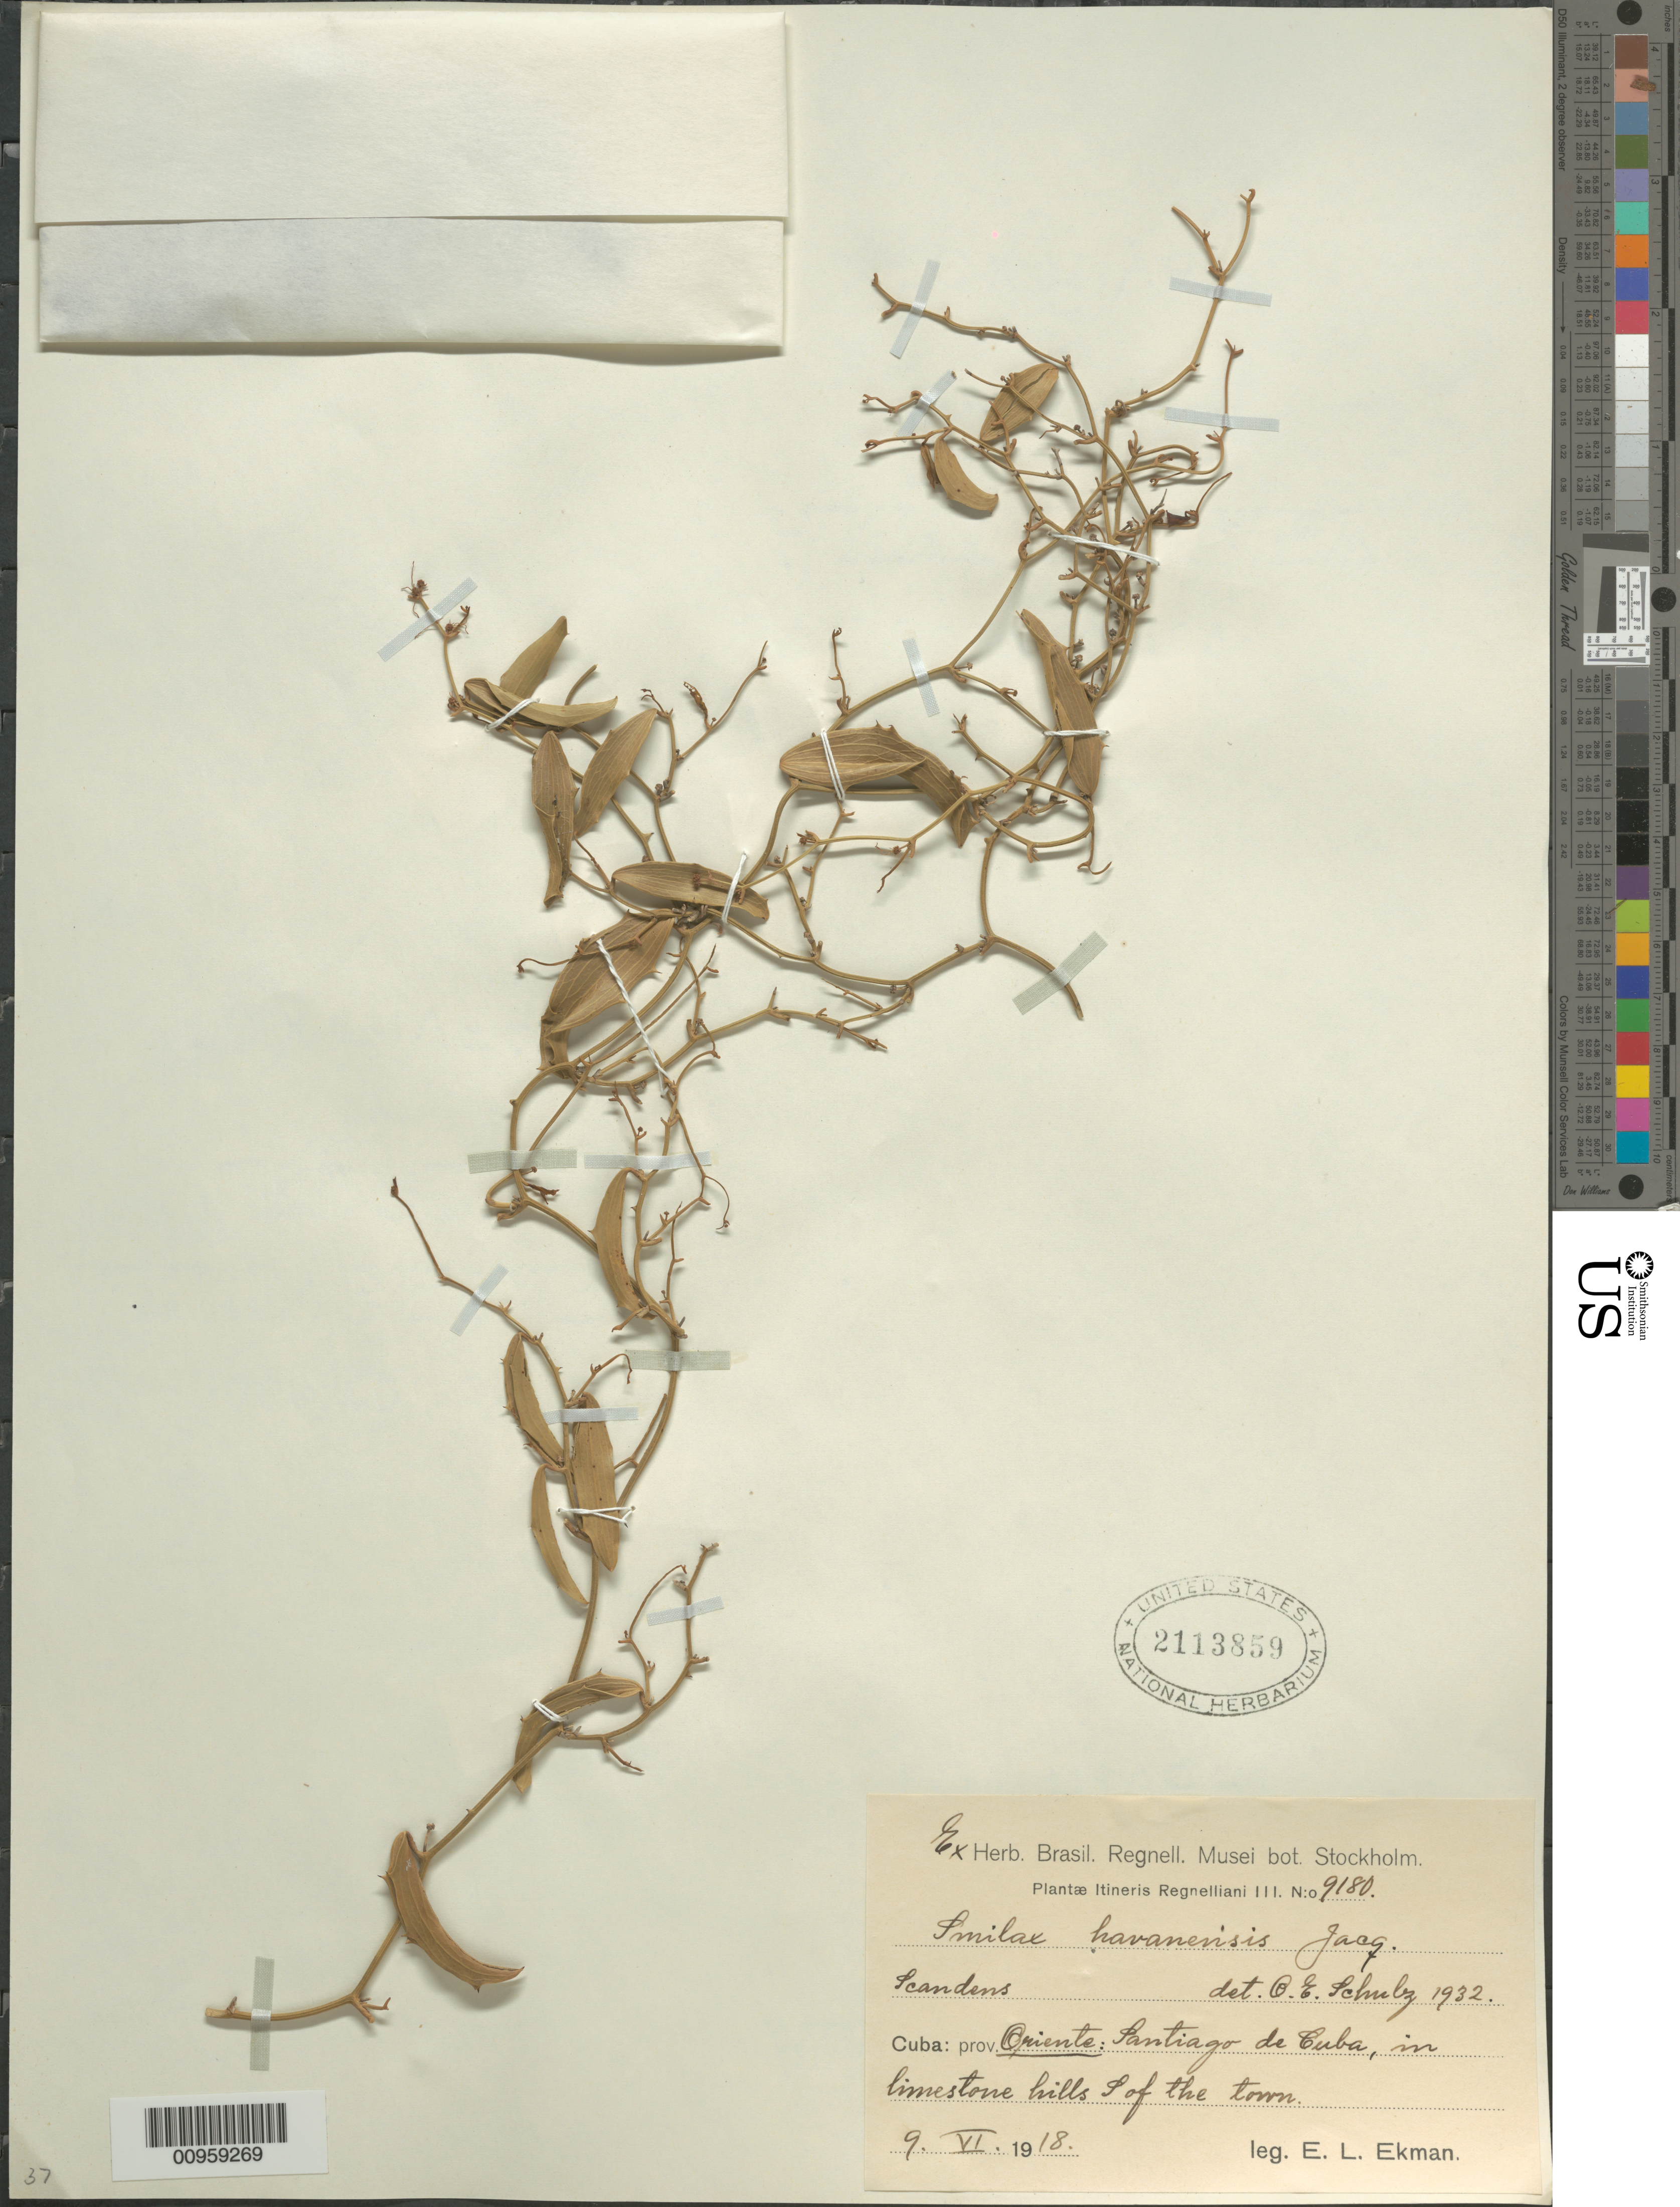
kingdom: Plantae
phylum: Tracheophyta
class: Liliopsida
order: Liliales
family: Smilacaceae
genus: Smilax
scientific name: Smilax havanensis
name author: Jacq.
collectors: E. L. Ekman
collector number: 9180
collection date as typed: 09 Jun 1918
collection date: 1918-06-09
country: Cuba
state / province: Santiago de Cuba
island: Cuba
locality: Santiago de Cuba, S of the town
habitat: In limestone hills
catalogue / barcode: US 2113859